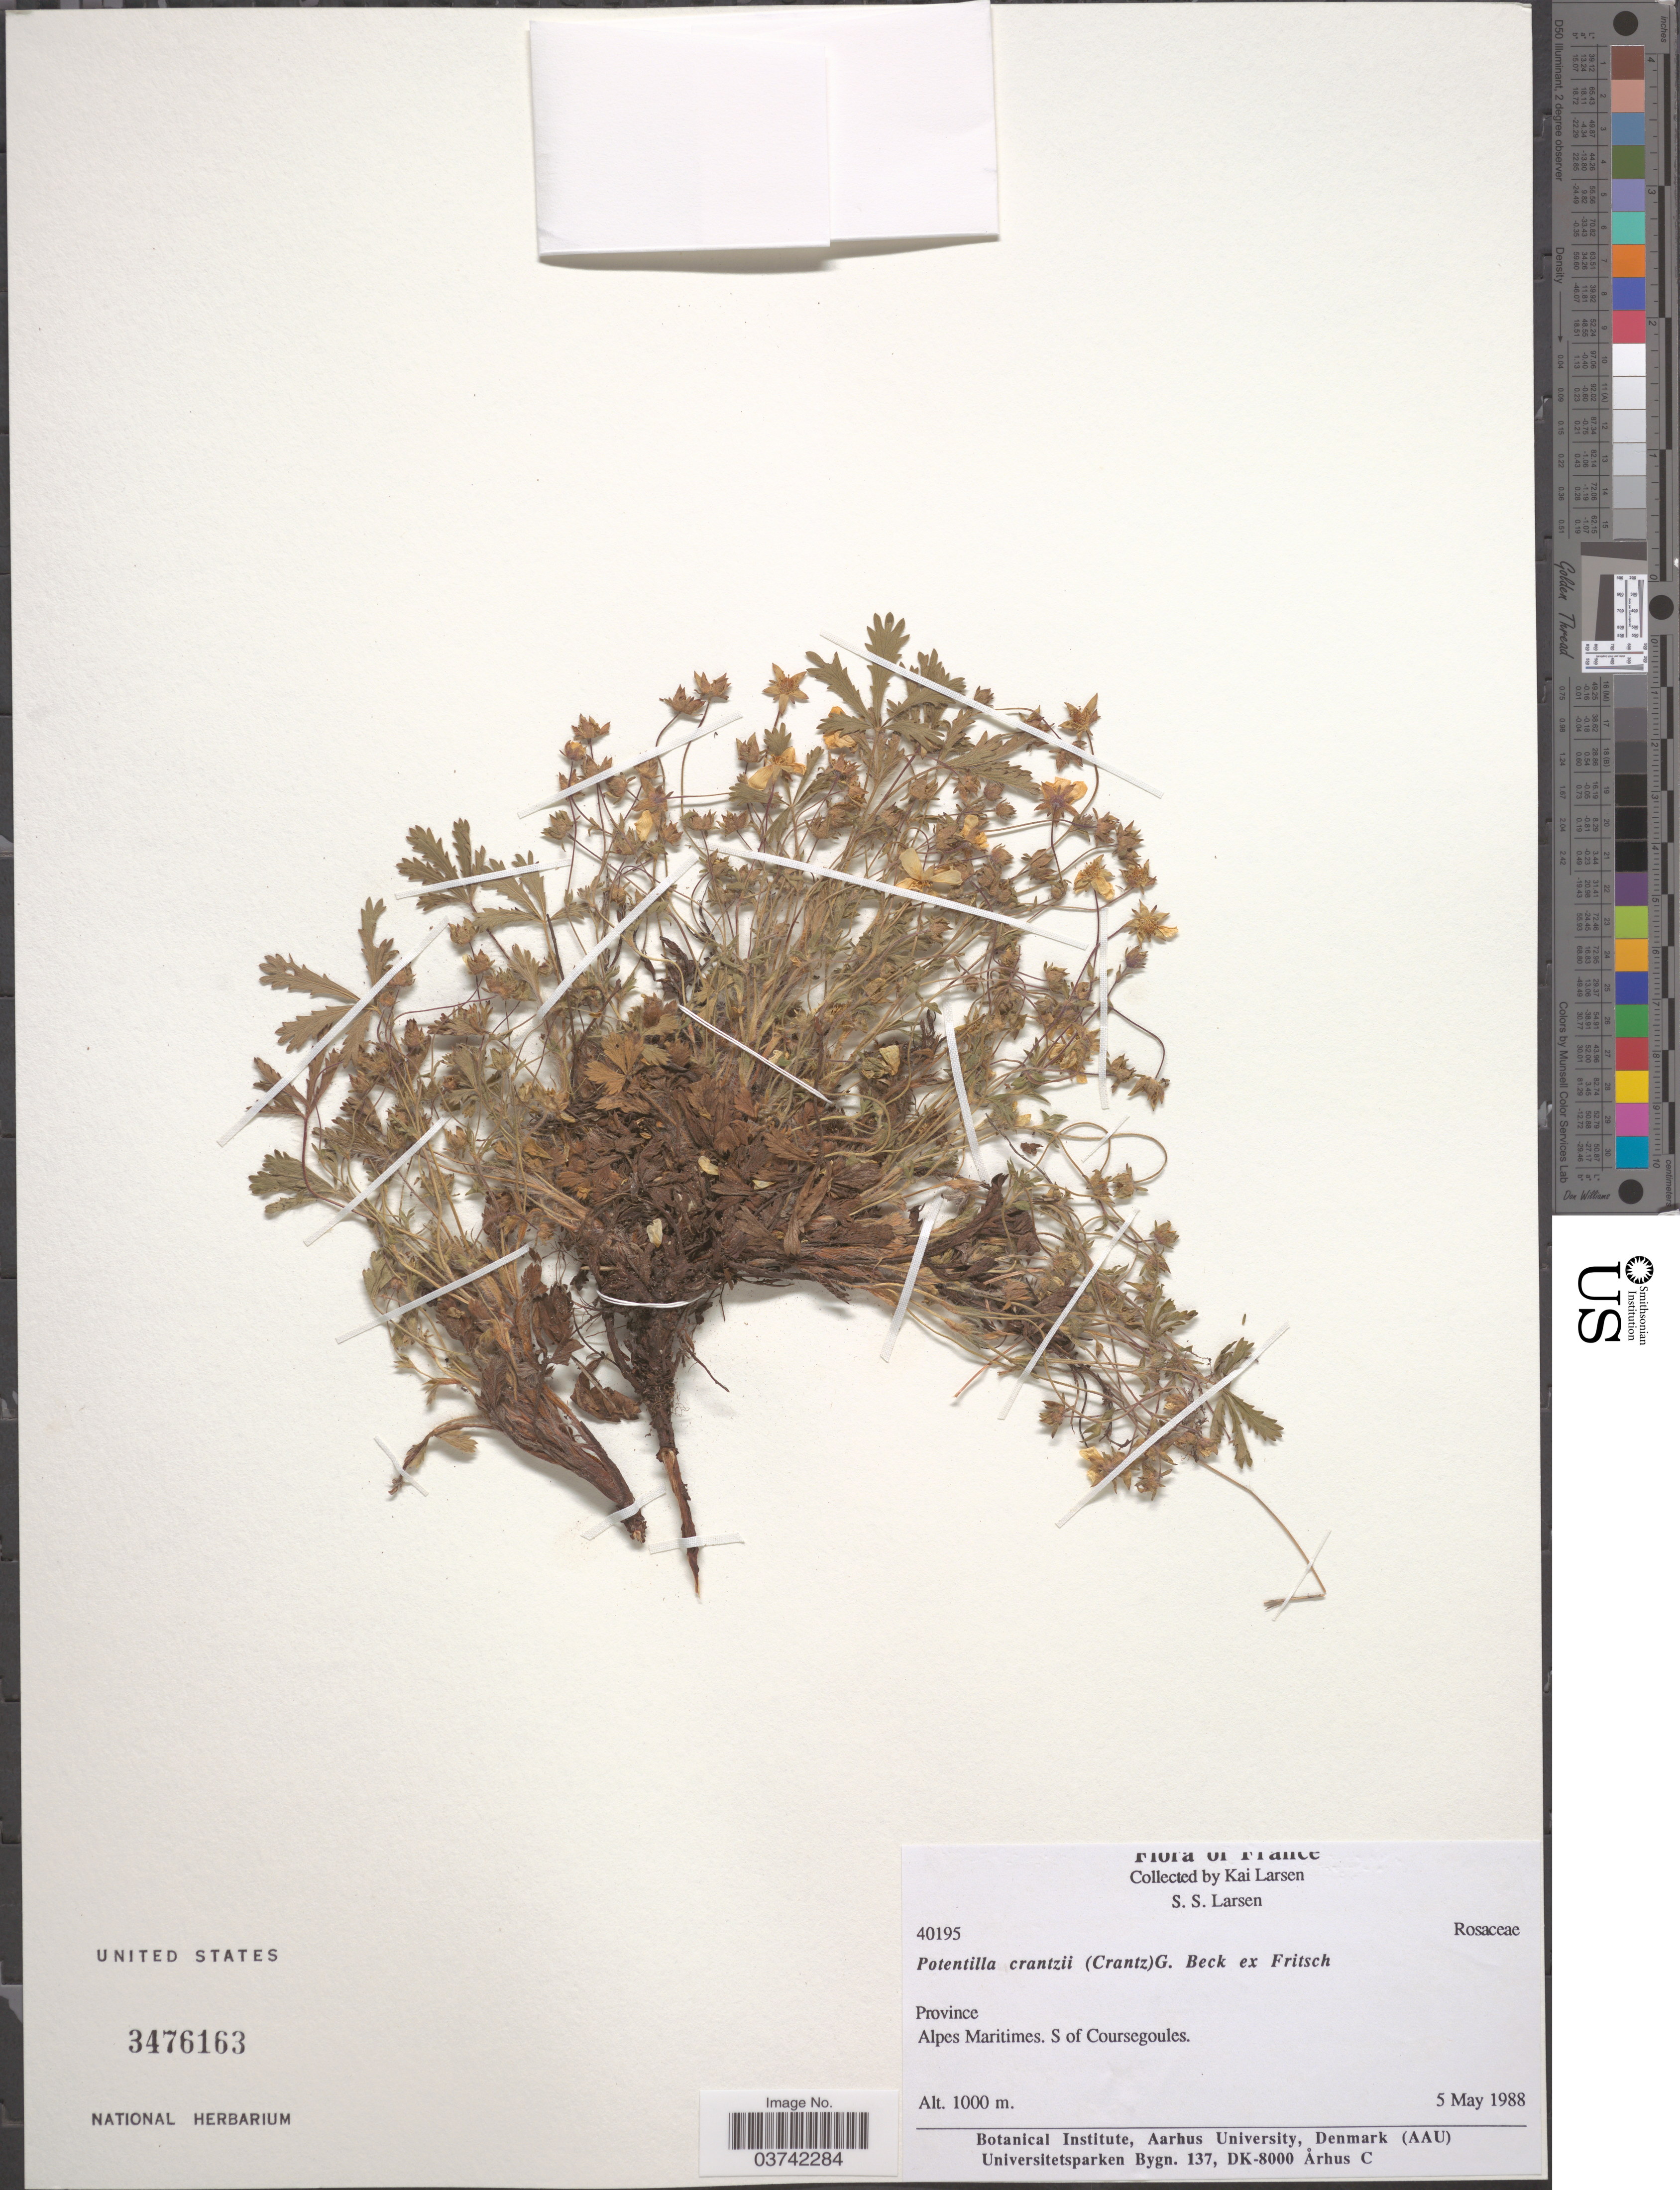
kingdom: Plantae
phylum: Tracheophyta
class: Magnoliopsida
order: Rosales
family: Rosaceae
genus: Potentilla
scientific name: Potentilla crantzii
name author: (Crantz) Beck ex Fritsch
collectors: K. Larsen & S. Larsen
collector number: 40195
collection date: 1988-05-05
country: France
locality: Province Alpes Maritimes. S of Coursegoules.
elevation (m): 1000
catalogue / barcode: US 3476163